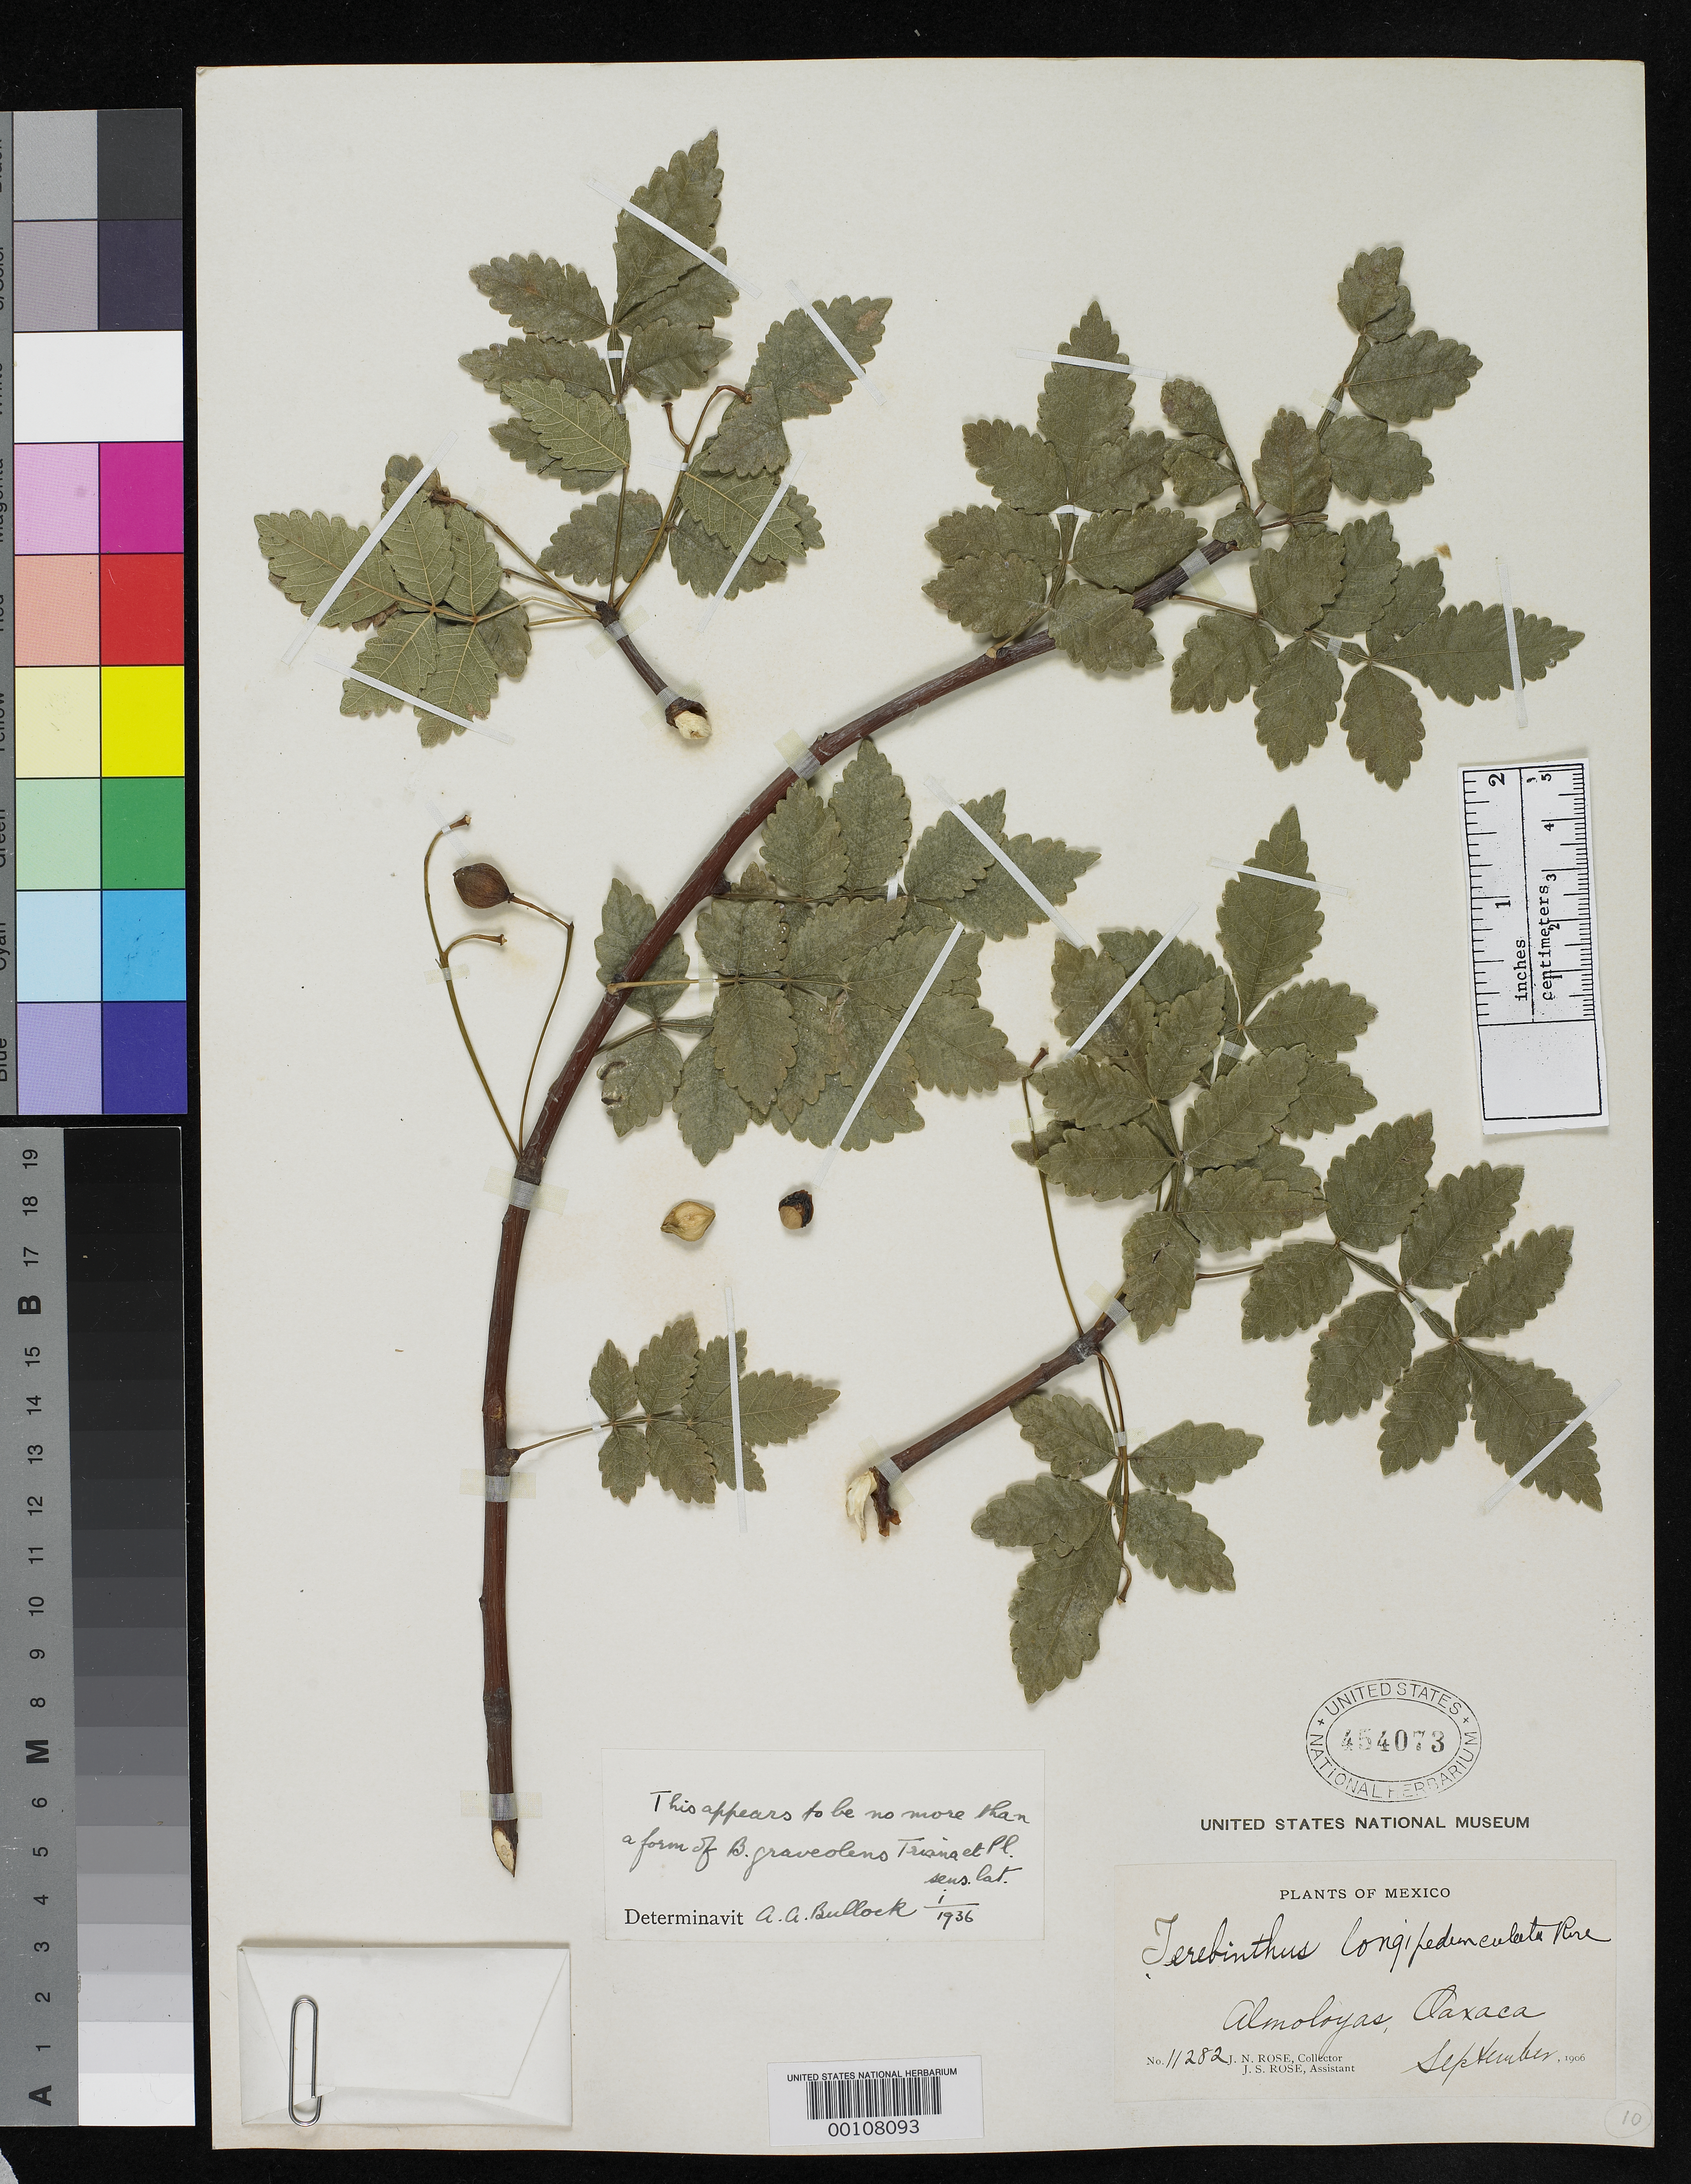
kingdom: Plantae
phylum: Tracheophyta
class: Magnoliopsida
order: Sapindales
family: Burseraceae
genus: Elaphrium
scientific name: Elaphrium longipedunculatum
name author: Rose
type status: Holotype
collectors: J. N. Rose & J. S. Rose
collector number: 11282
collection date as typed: Sep 1906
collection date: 1906-09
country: Mexico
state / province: Oaxaca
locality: Near Almoloyas.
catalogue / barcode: US 454073